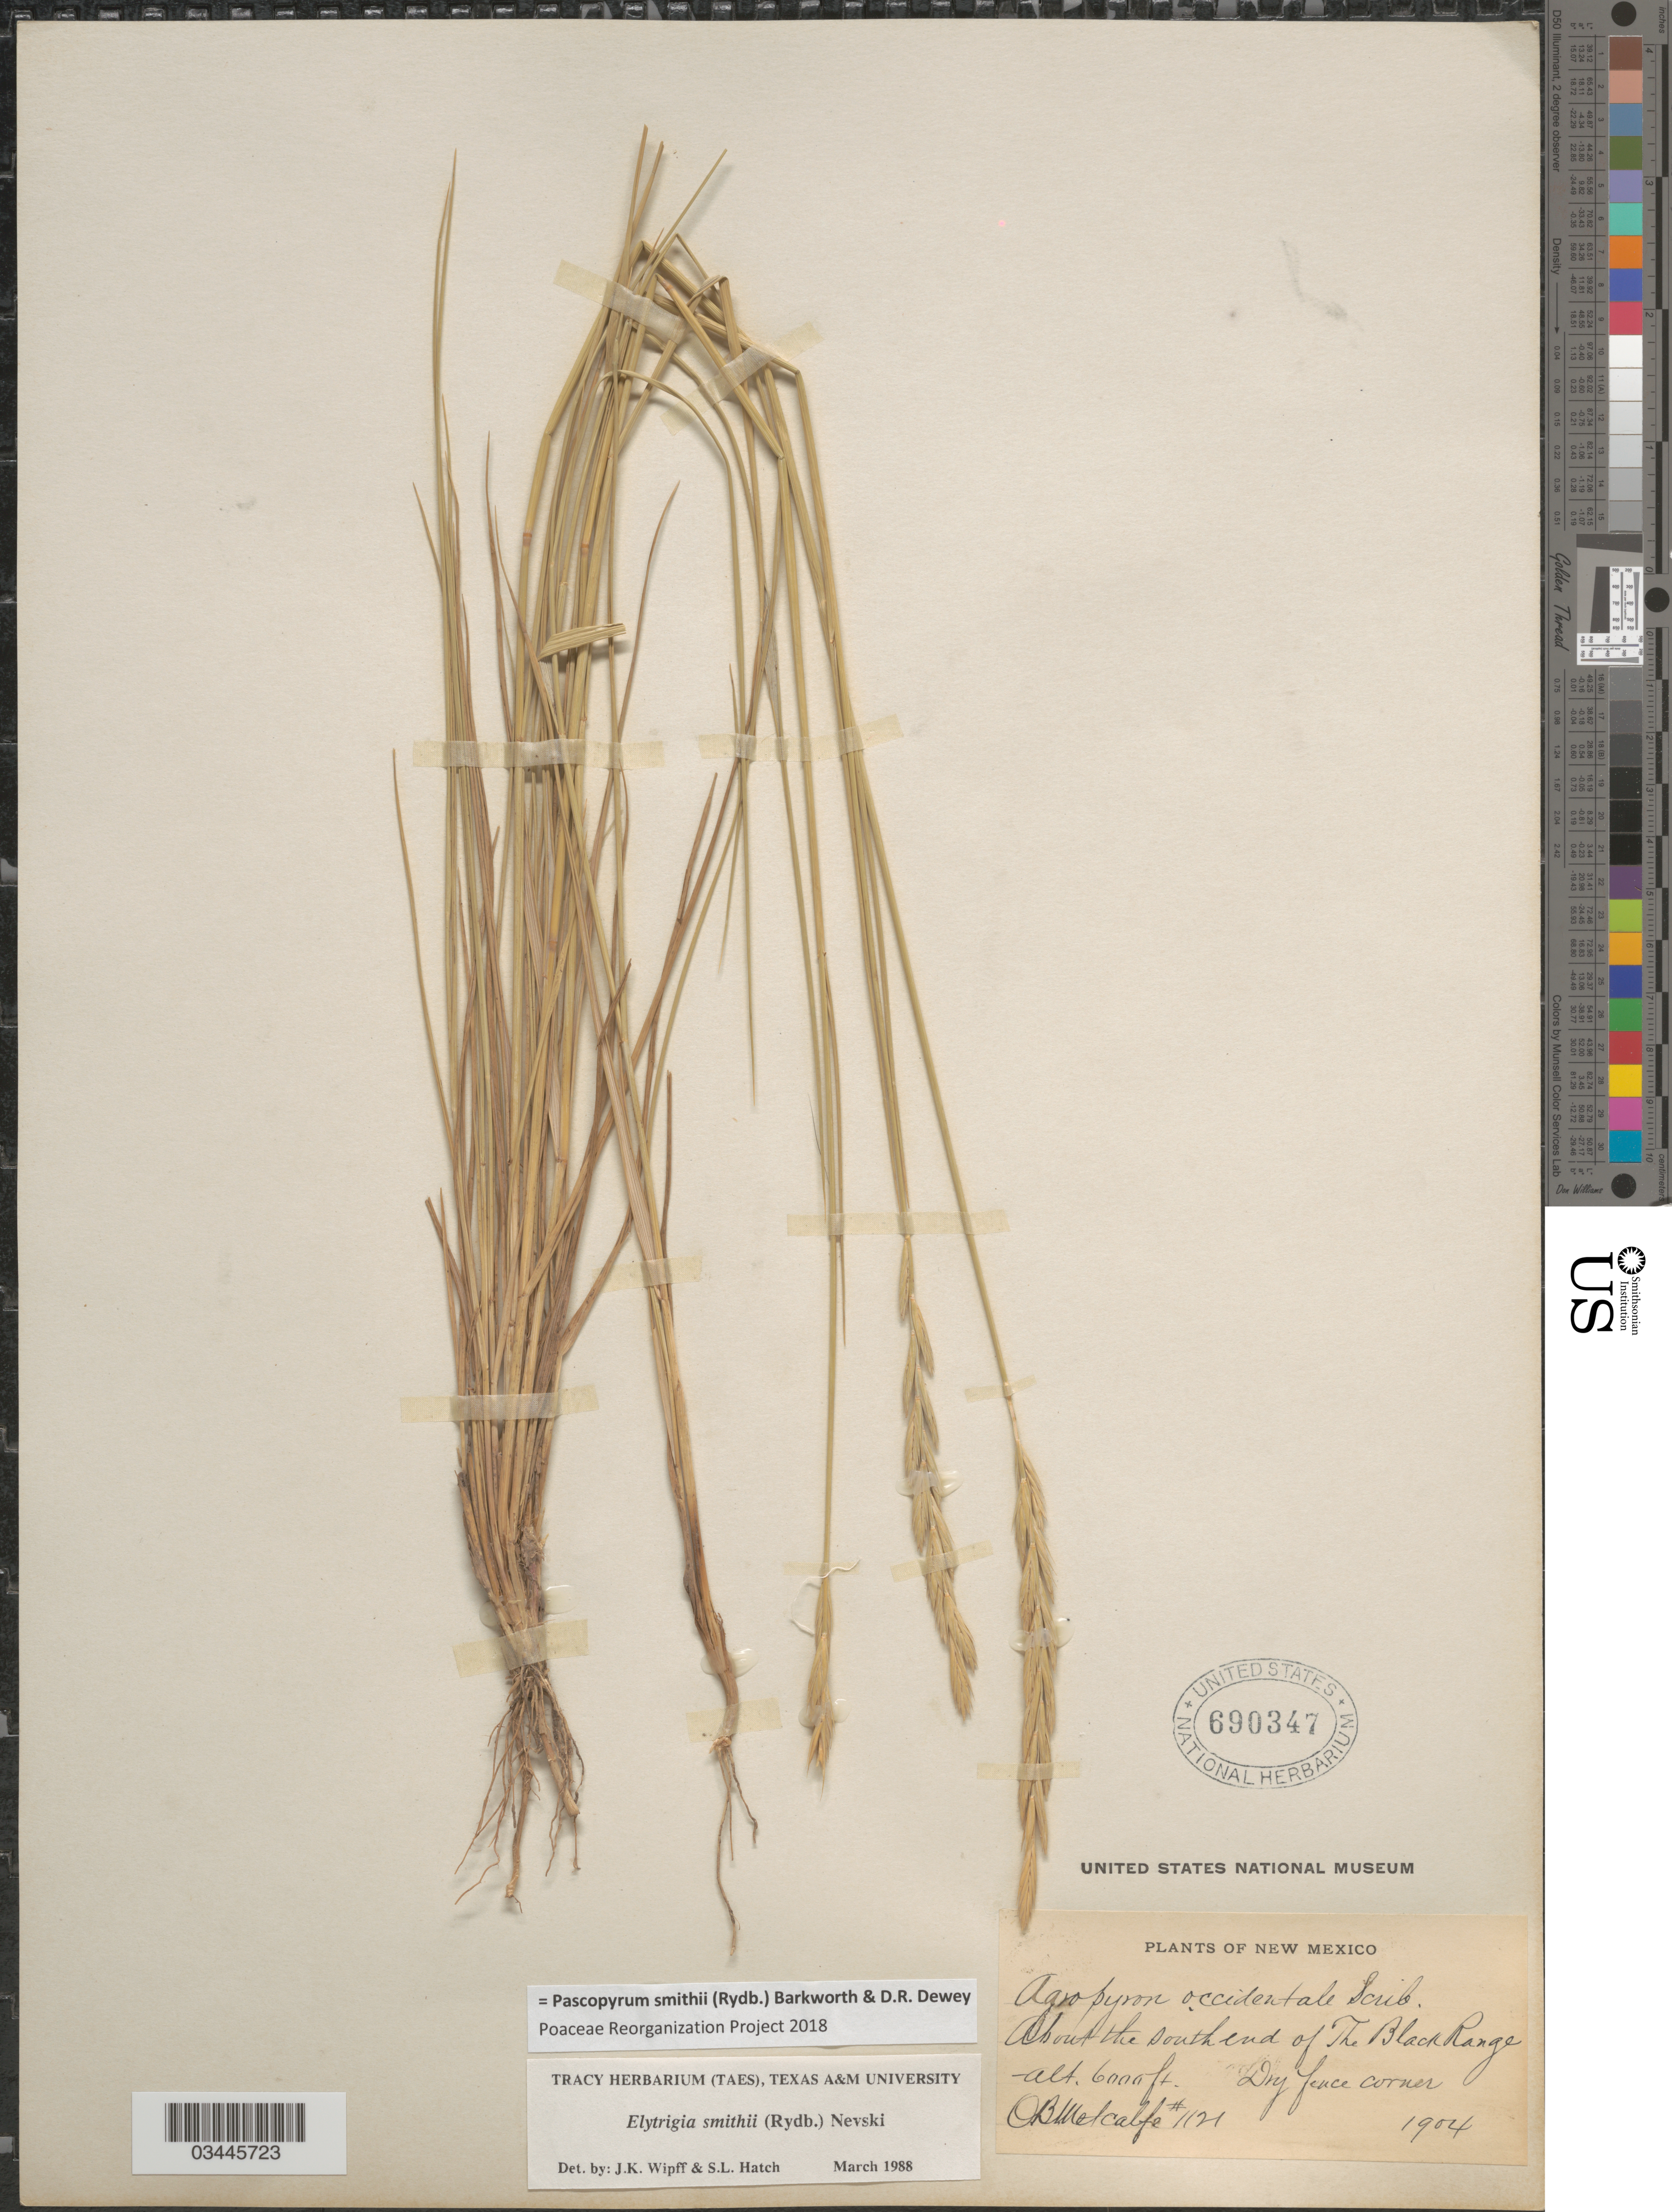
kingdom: Plantae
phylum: Tracheophyta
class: Liliopsida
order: Poales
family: Poaceae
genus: Pascopyrum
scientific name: Pascopyrum smithii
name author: (Rydb.) Barkworth & Dewey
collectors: O. B. Metcalfe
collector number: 1121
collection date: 1904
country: United States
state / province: New Mexico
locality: About the south end of the Black Range.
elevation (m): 1829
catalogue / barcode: US 690347